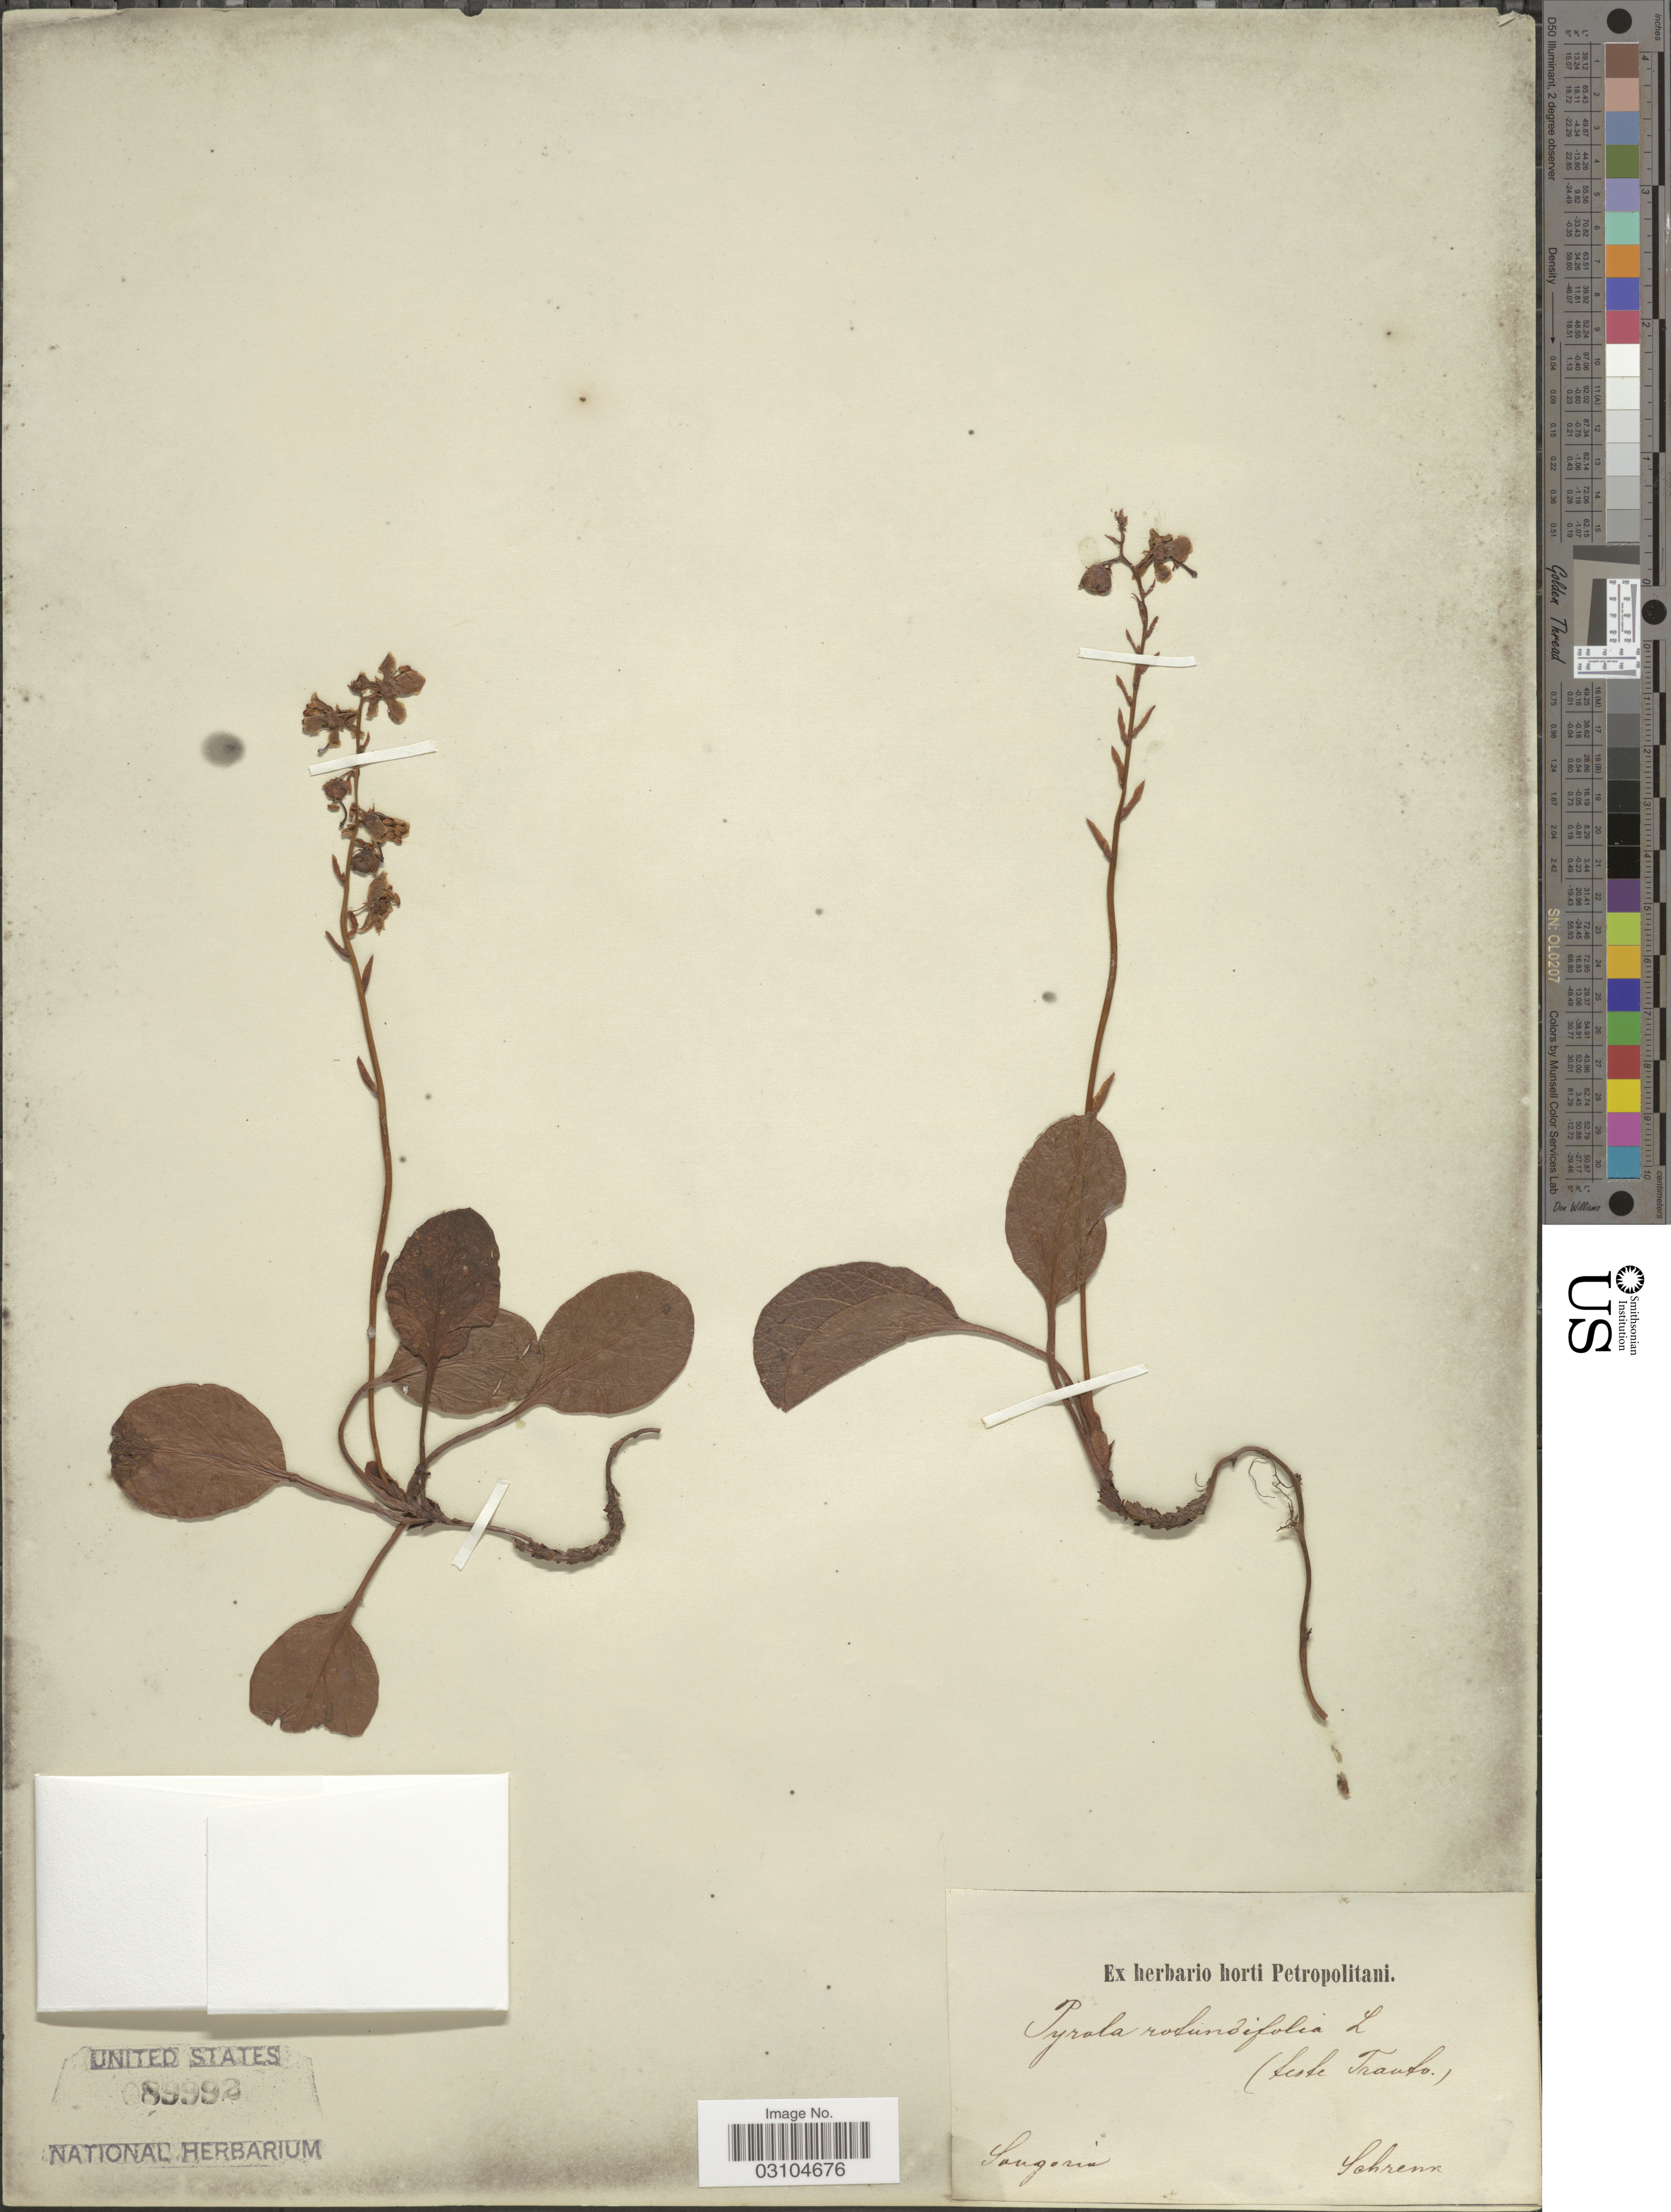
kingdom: Plantae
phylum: Tracheophyta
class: Magnoliopsida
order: Ericales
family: Ericaceae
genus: Pyrola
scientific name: Pyrola rotundifolia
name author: L.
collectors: A.G. Schrenk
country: Kazakhstan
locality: Songoria.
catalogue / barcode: US 89992